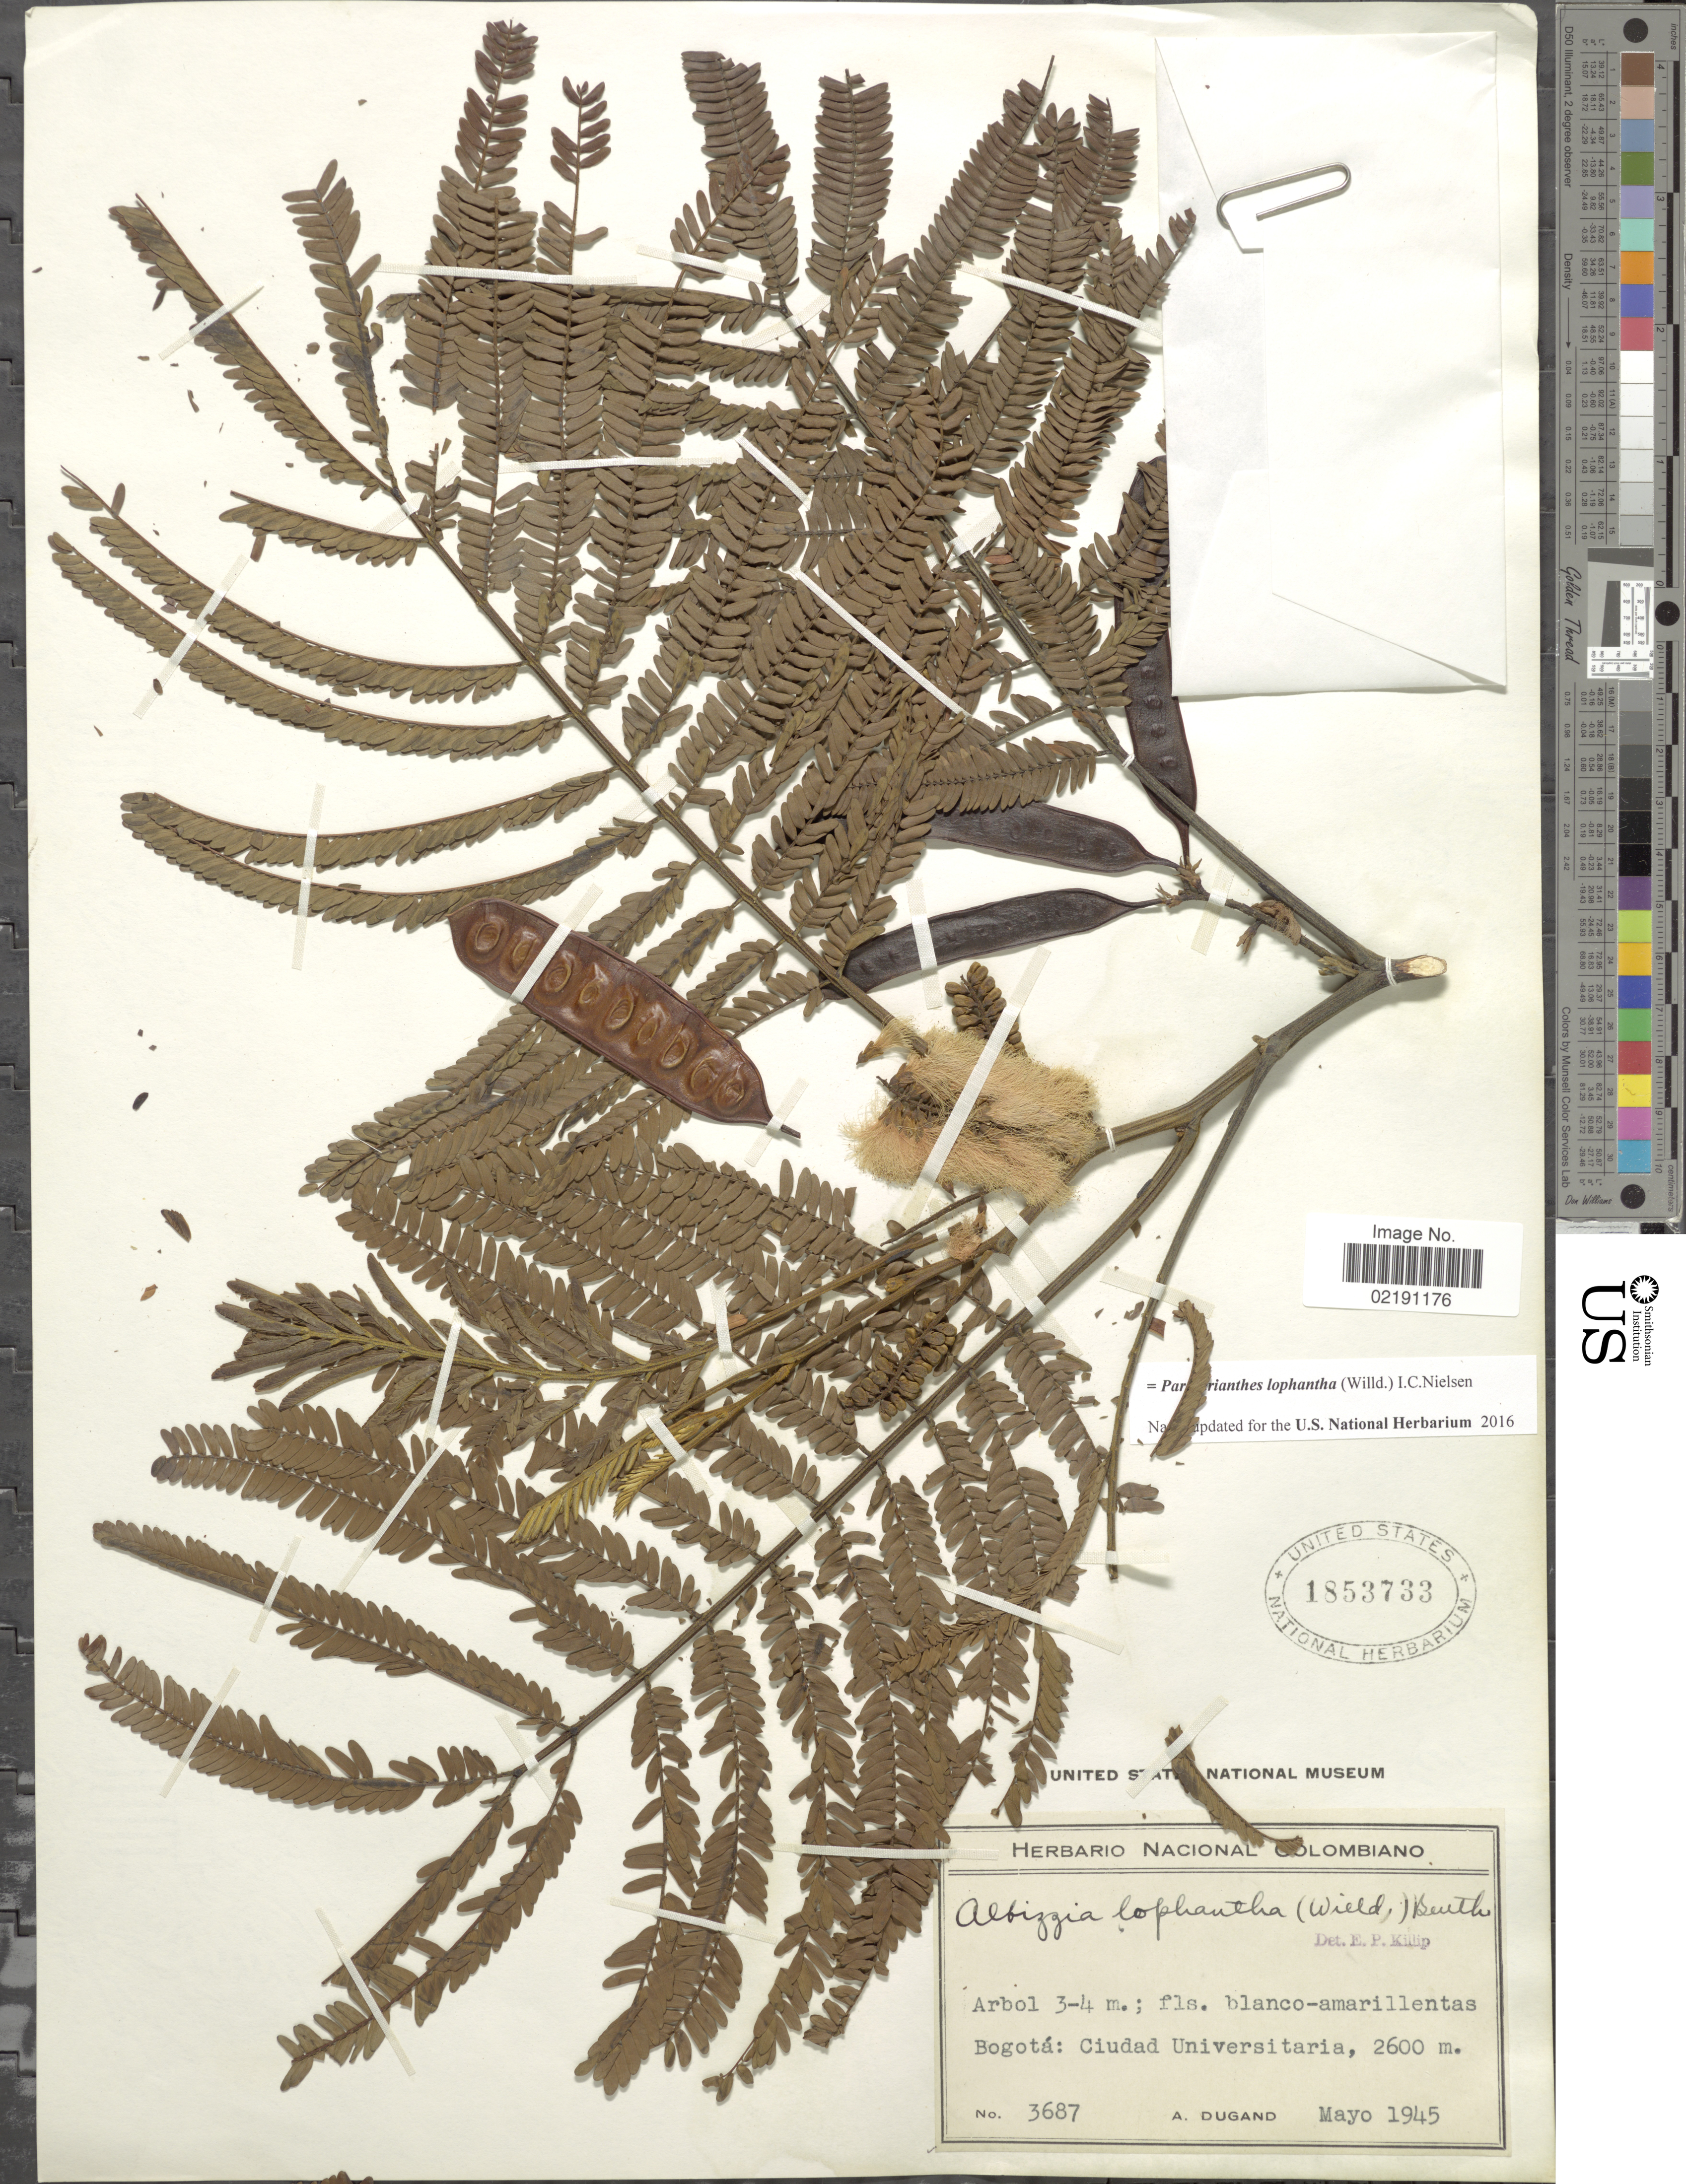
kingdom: Plantae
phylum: Tracheophyta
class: Magnoliopsida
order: Fabales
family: Fabaceae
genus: Paraserianthes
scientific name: Paraserianthes lophantha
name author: (Vent.) I.C. Nielsen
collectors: A. Dugand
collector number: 3687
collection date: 1945-05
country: Colombia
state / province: Bogota D.C.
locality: Bogotá: Ciudad Universitaria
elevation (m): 2600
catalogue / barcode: US 1853733